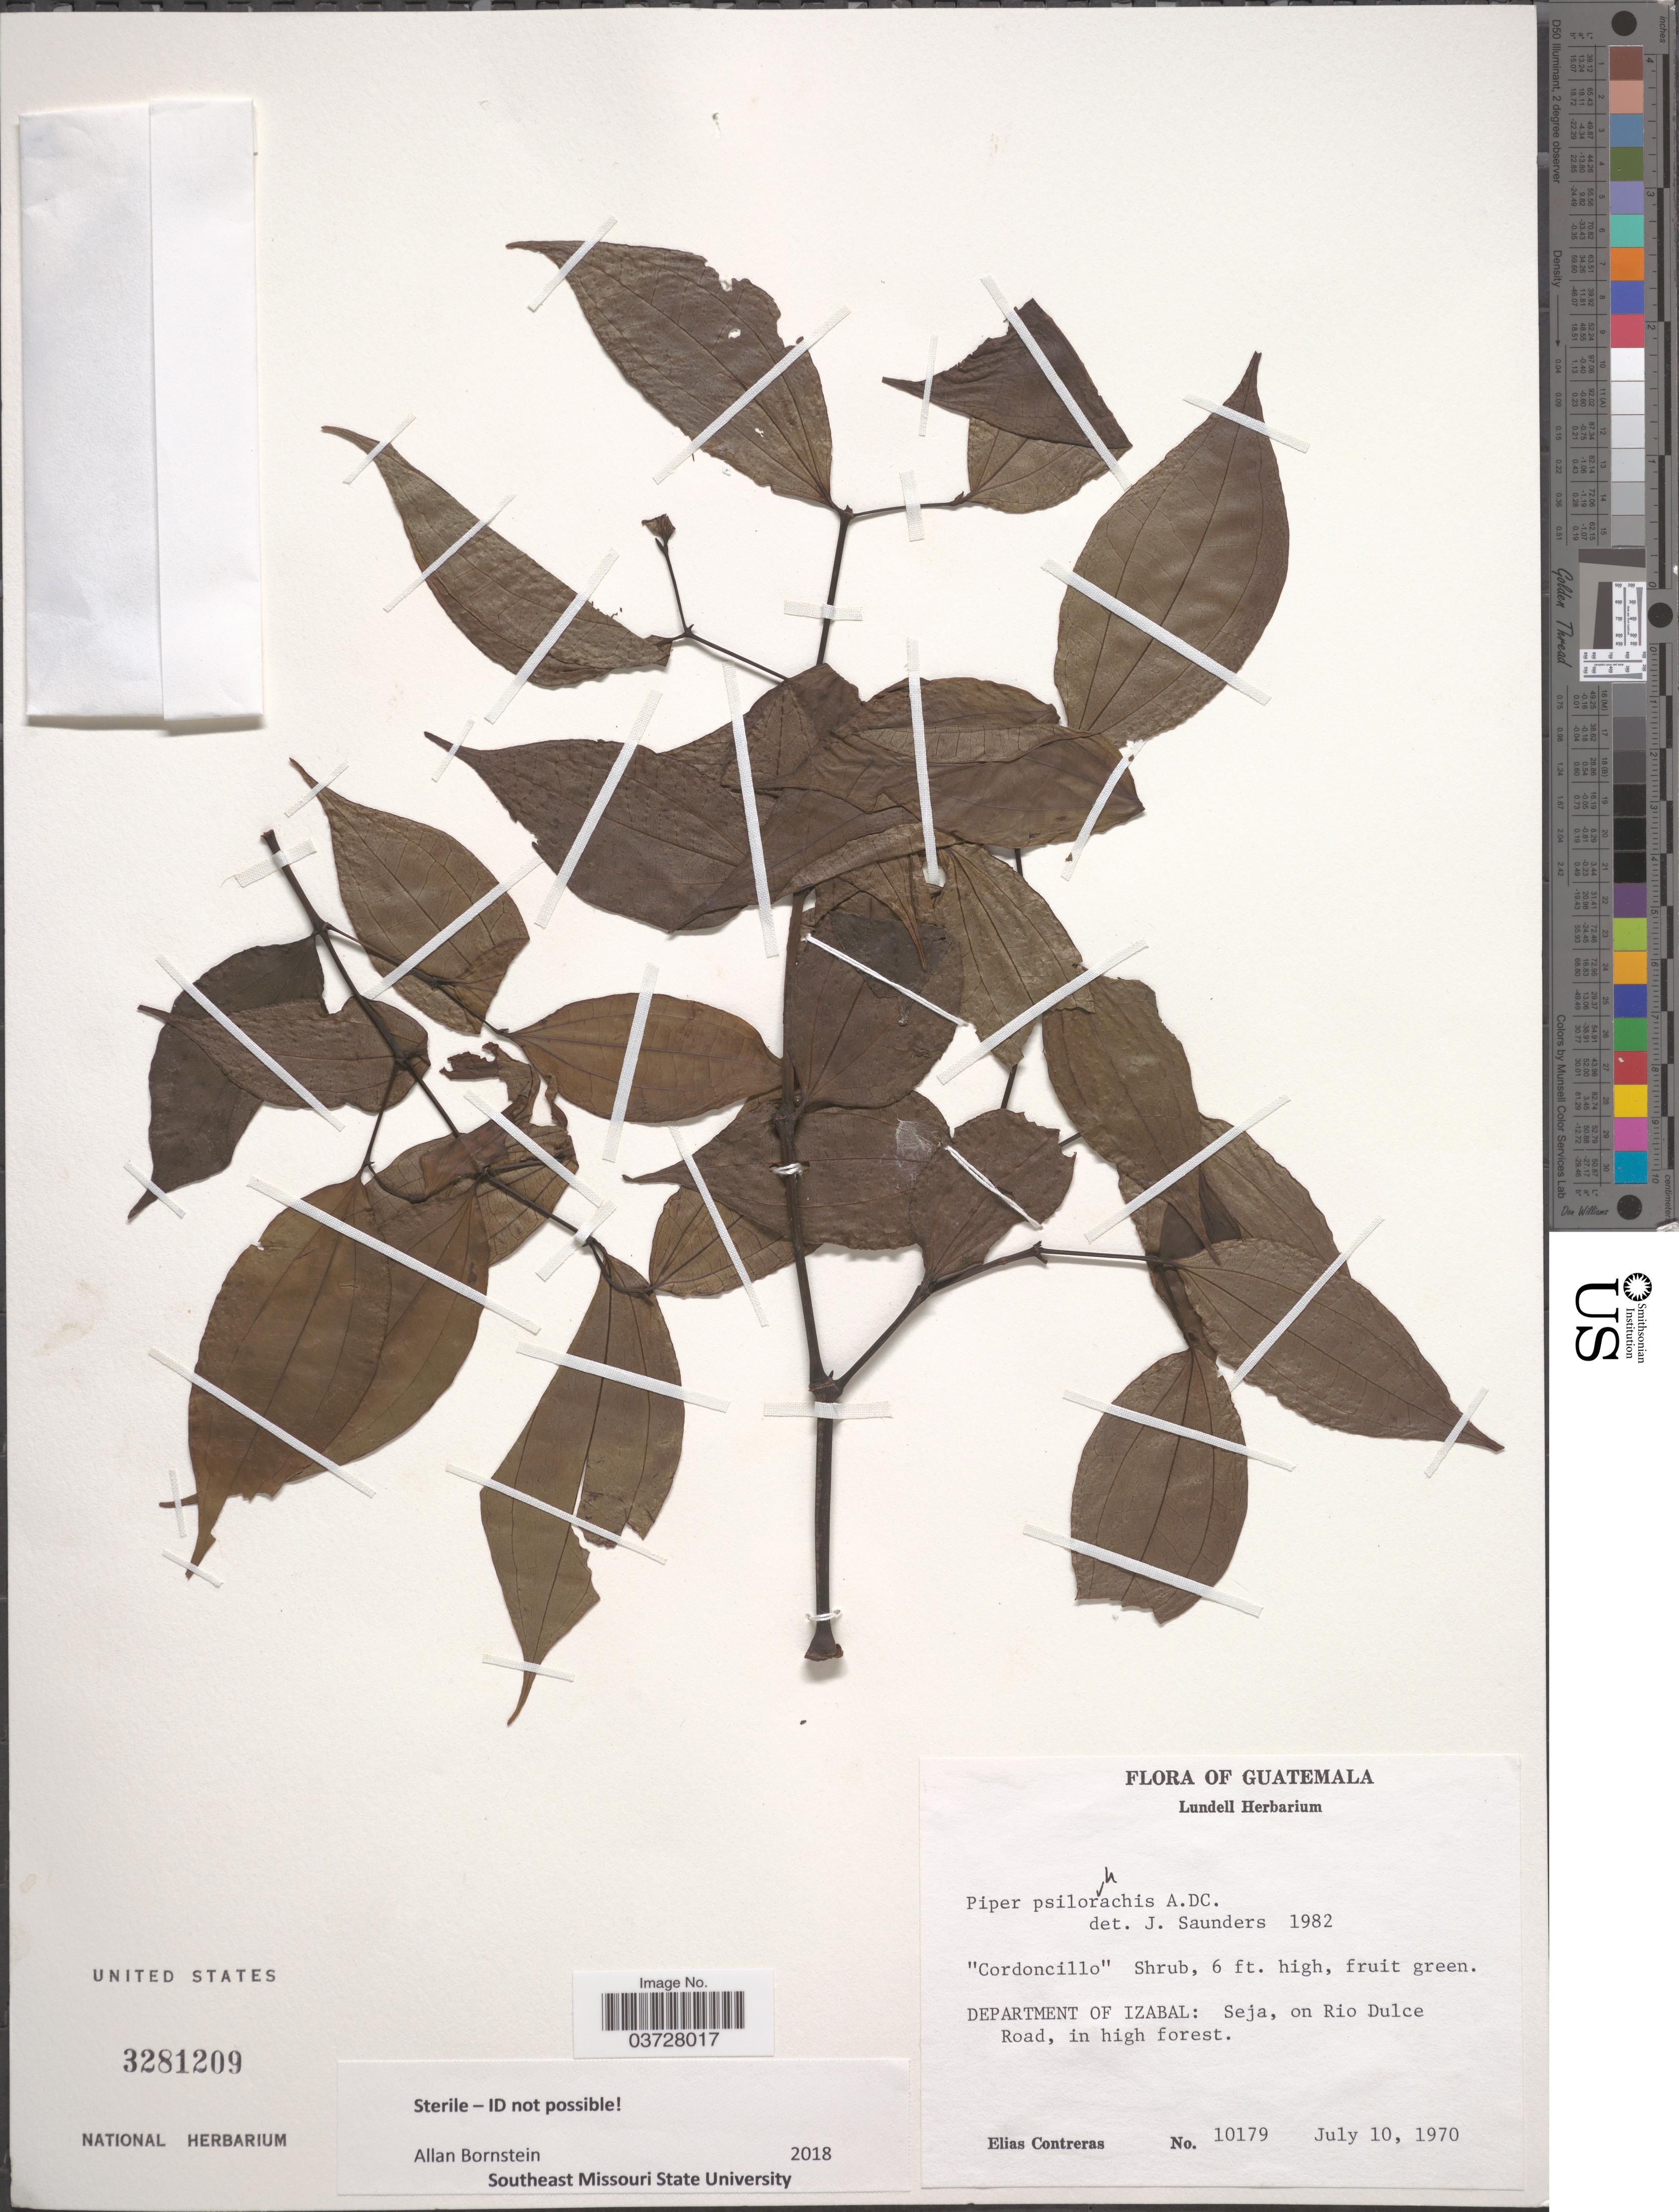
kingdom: Plantae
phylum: Tracheophyta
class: Magnoliopsida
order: Piperales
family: Piperaceae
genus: Piper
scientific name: Piper sp.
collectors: E. Contreras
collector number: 10179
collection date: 1970-07-10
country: Guatemala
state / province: Izabal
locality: Department of Izabal: Seja, on Rio Dulce Road.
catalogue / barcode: US 3281209